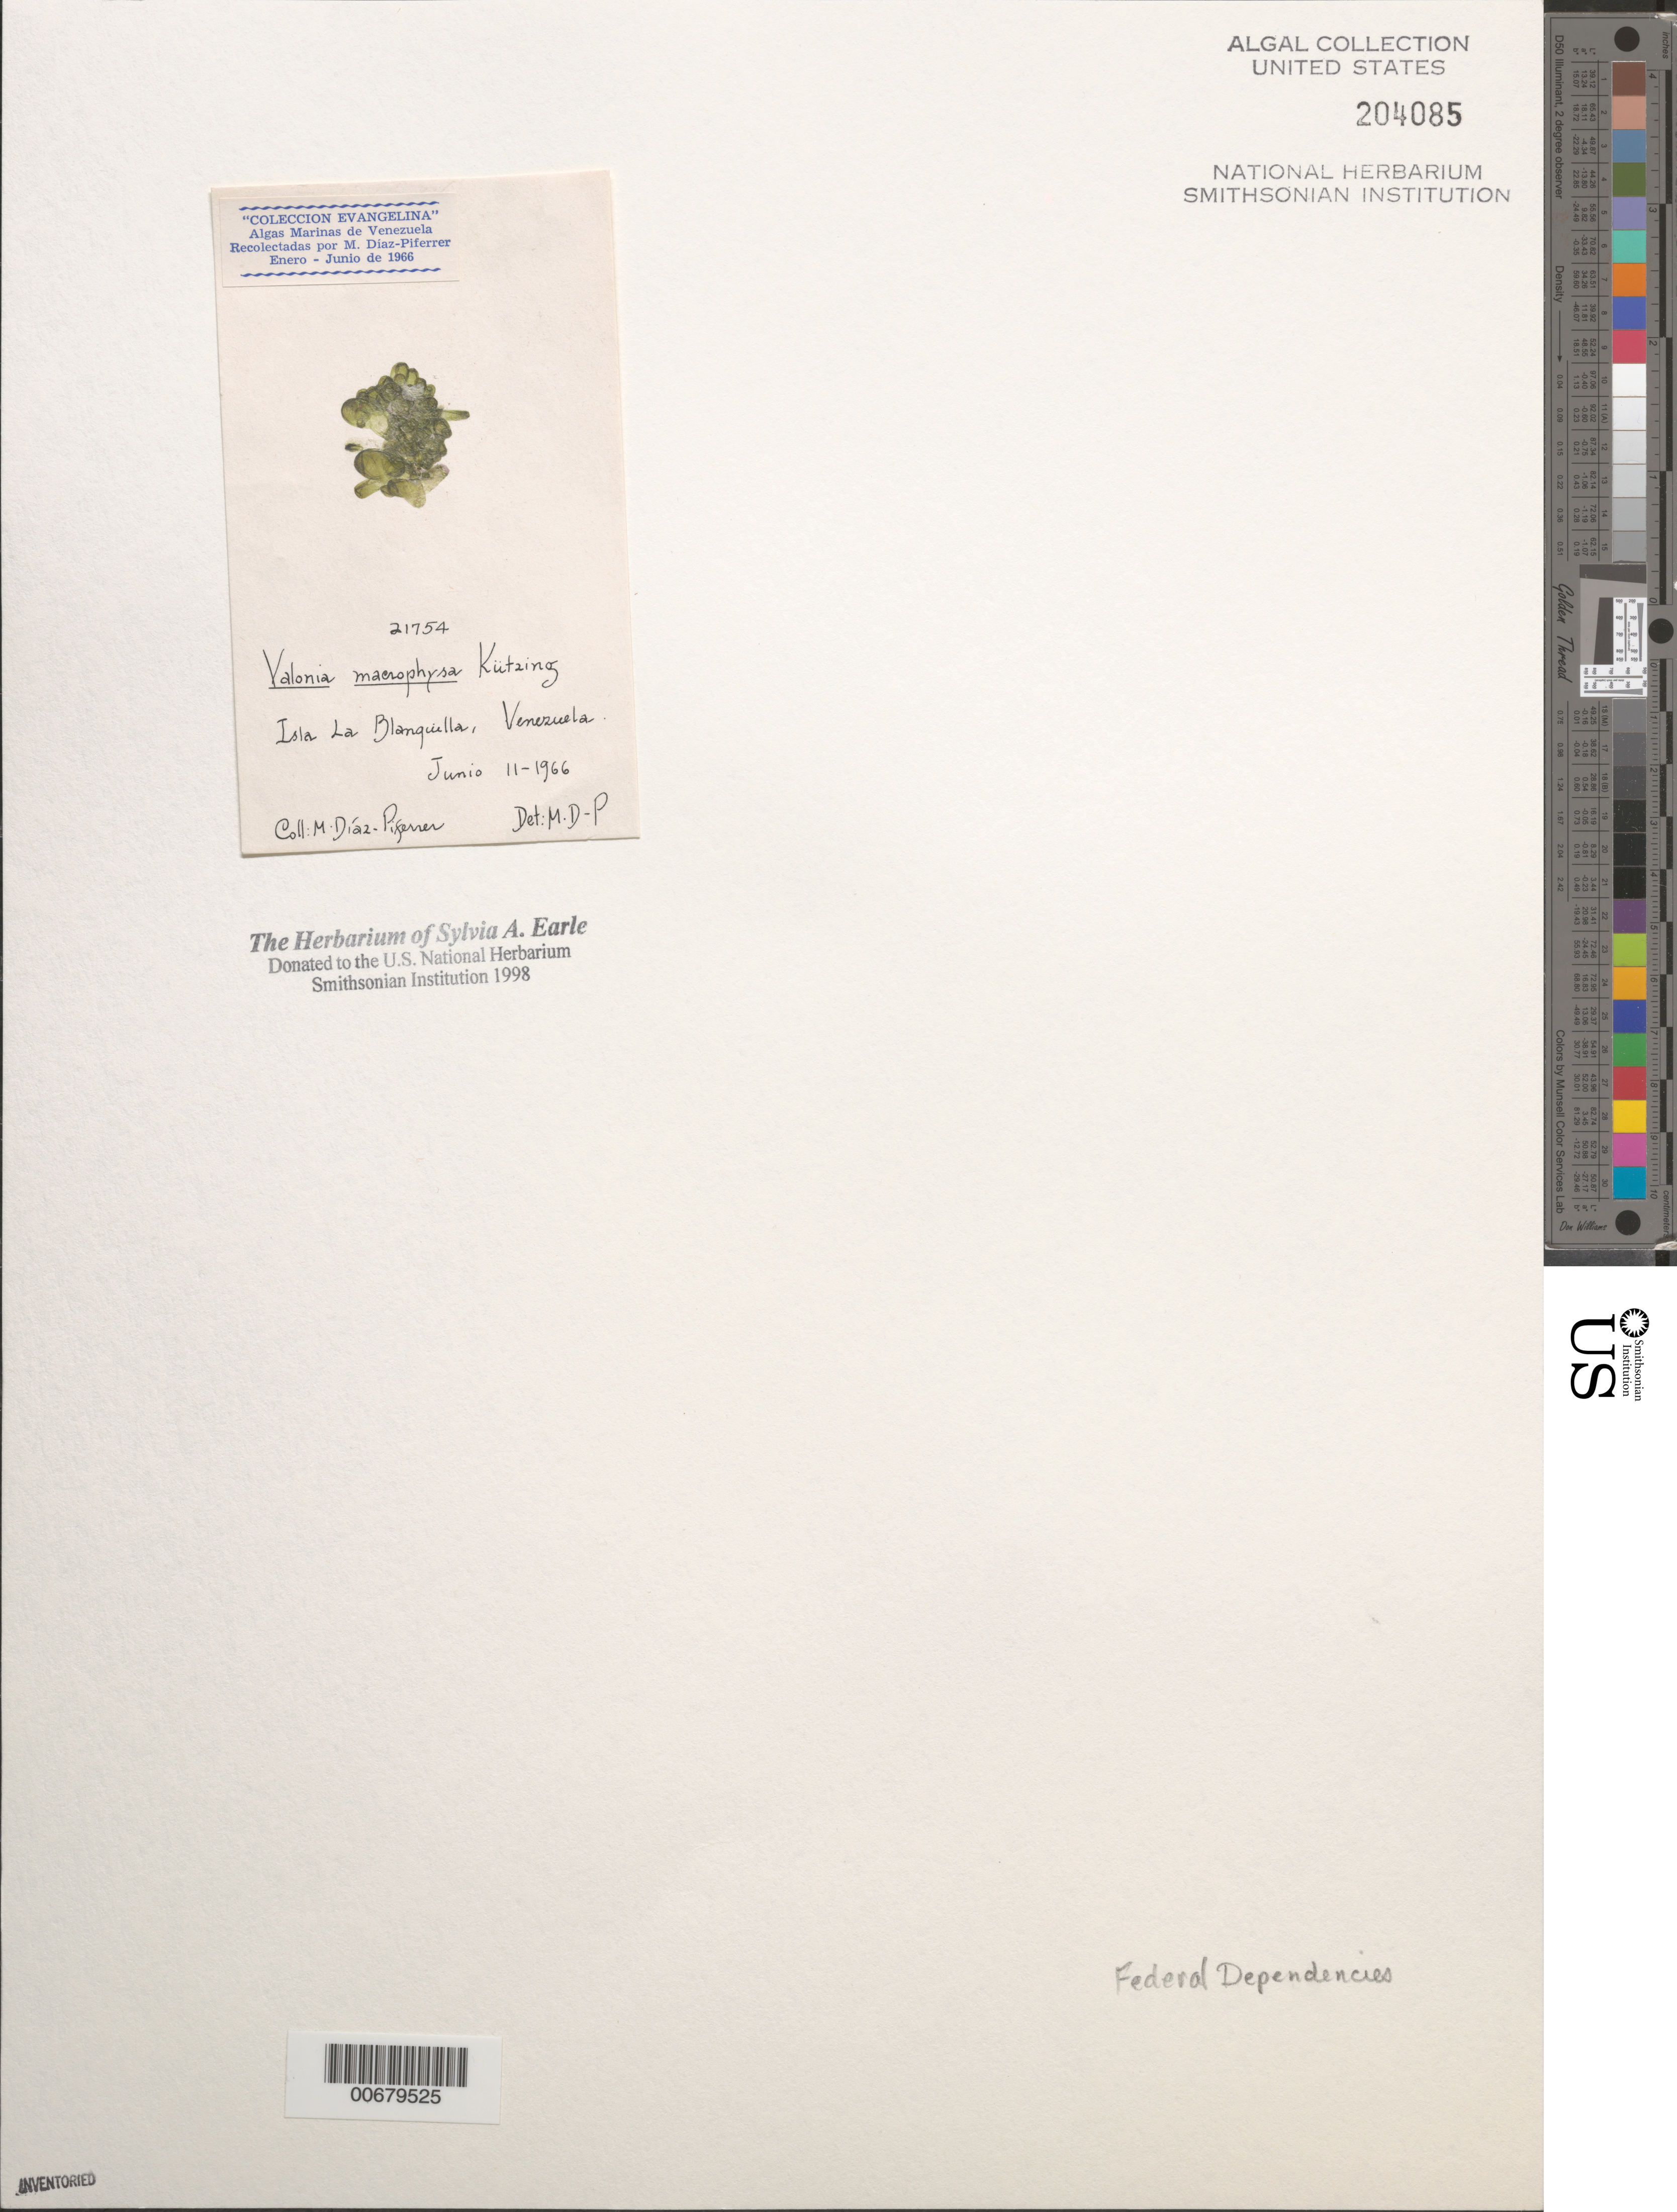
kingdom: Plantae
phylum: Chlorophyta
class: Ulvophyceae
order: Siphonocladales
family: Valoniaceae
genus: Valonia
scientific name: Valonia macrophysa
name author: Kütz.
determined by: Diaz-Piferrer, M.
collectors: M. Diaz-Piferrer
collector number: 21754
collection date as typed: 11 Jun 1966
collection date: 1966-06-11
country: Venezuela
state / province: Dependencias Federales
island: Isla La Blanquilla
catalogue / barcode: US 204085